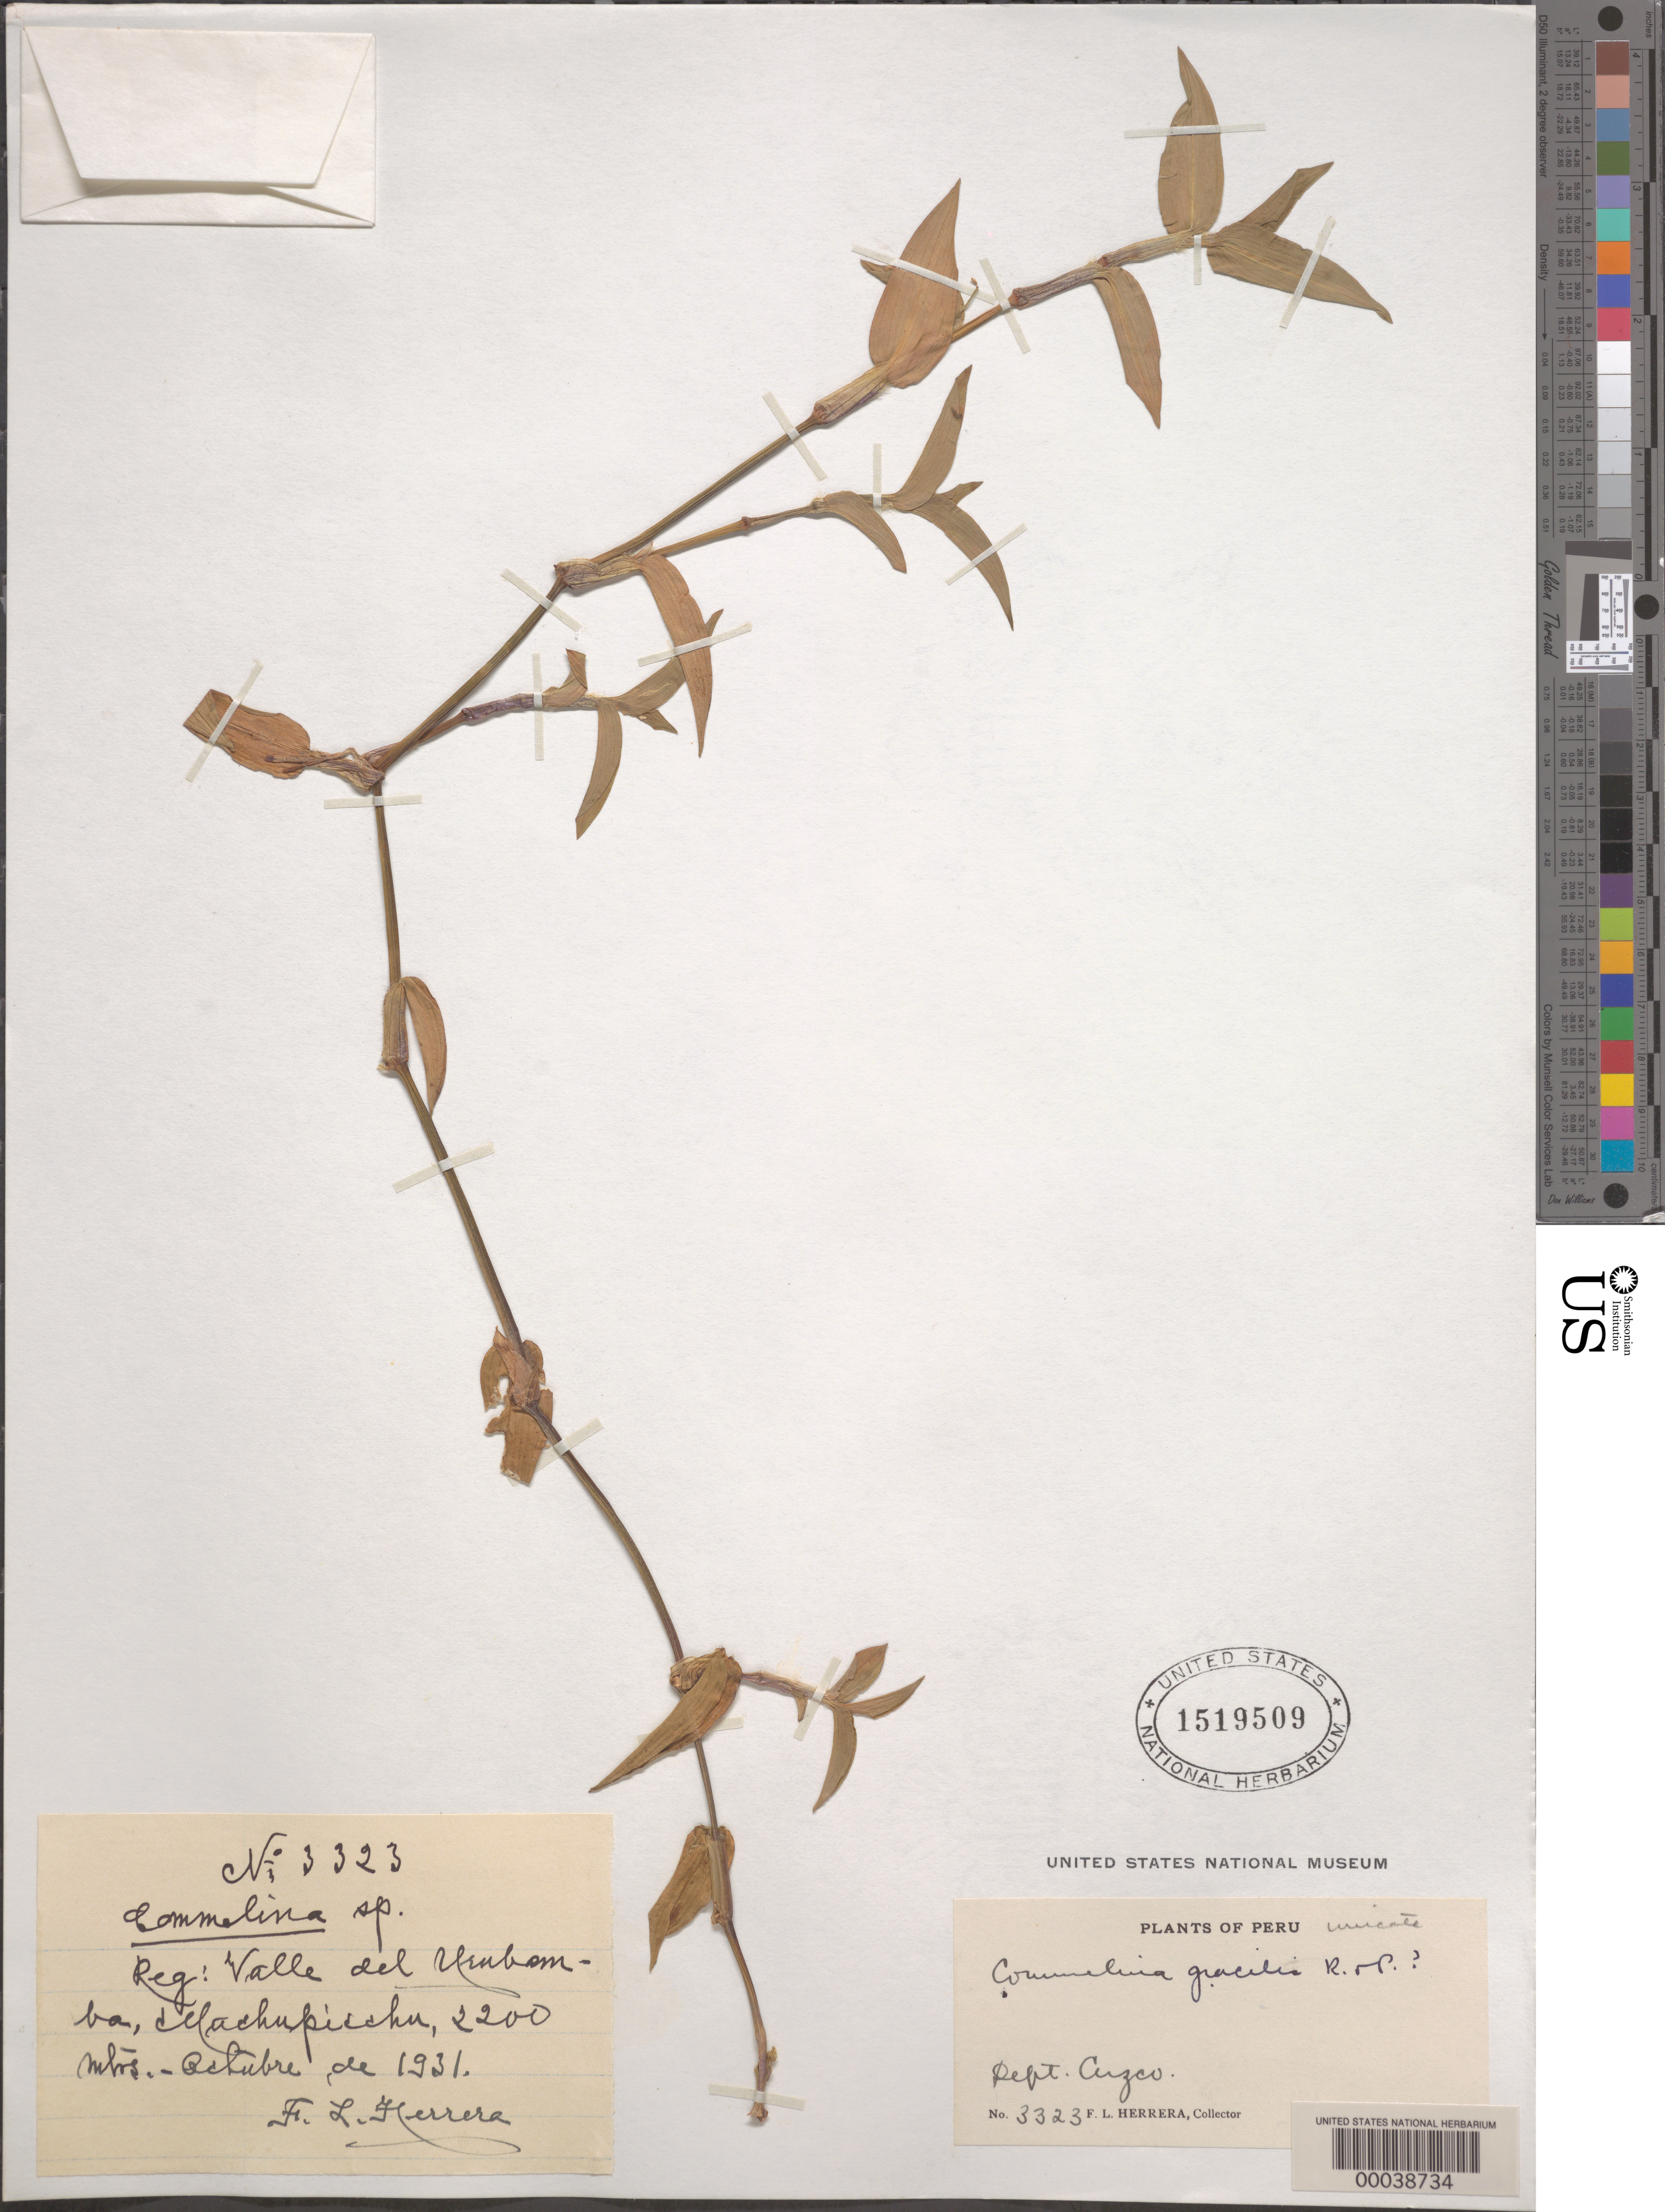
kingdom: Plantae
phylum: Tracheophyta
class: Liliopsida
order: Commelinales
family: Commelinaceae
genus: Commelina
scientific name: Commelina gracilis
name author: Hook.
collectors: F. L. Herrera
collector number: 3323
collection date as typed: Oct 1931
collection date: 1931-10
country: Peru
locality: Valle del Urubam [?]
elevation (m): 2200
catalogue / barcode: US 1519509